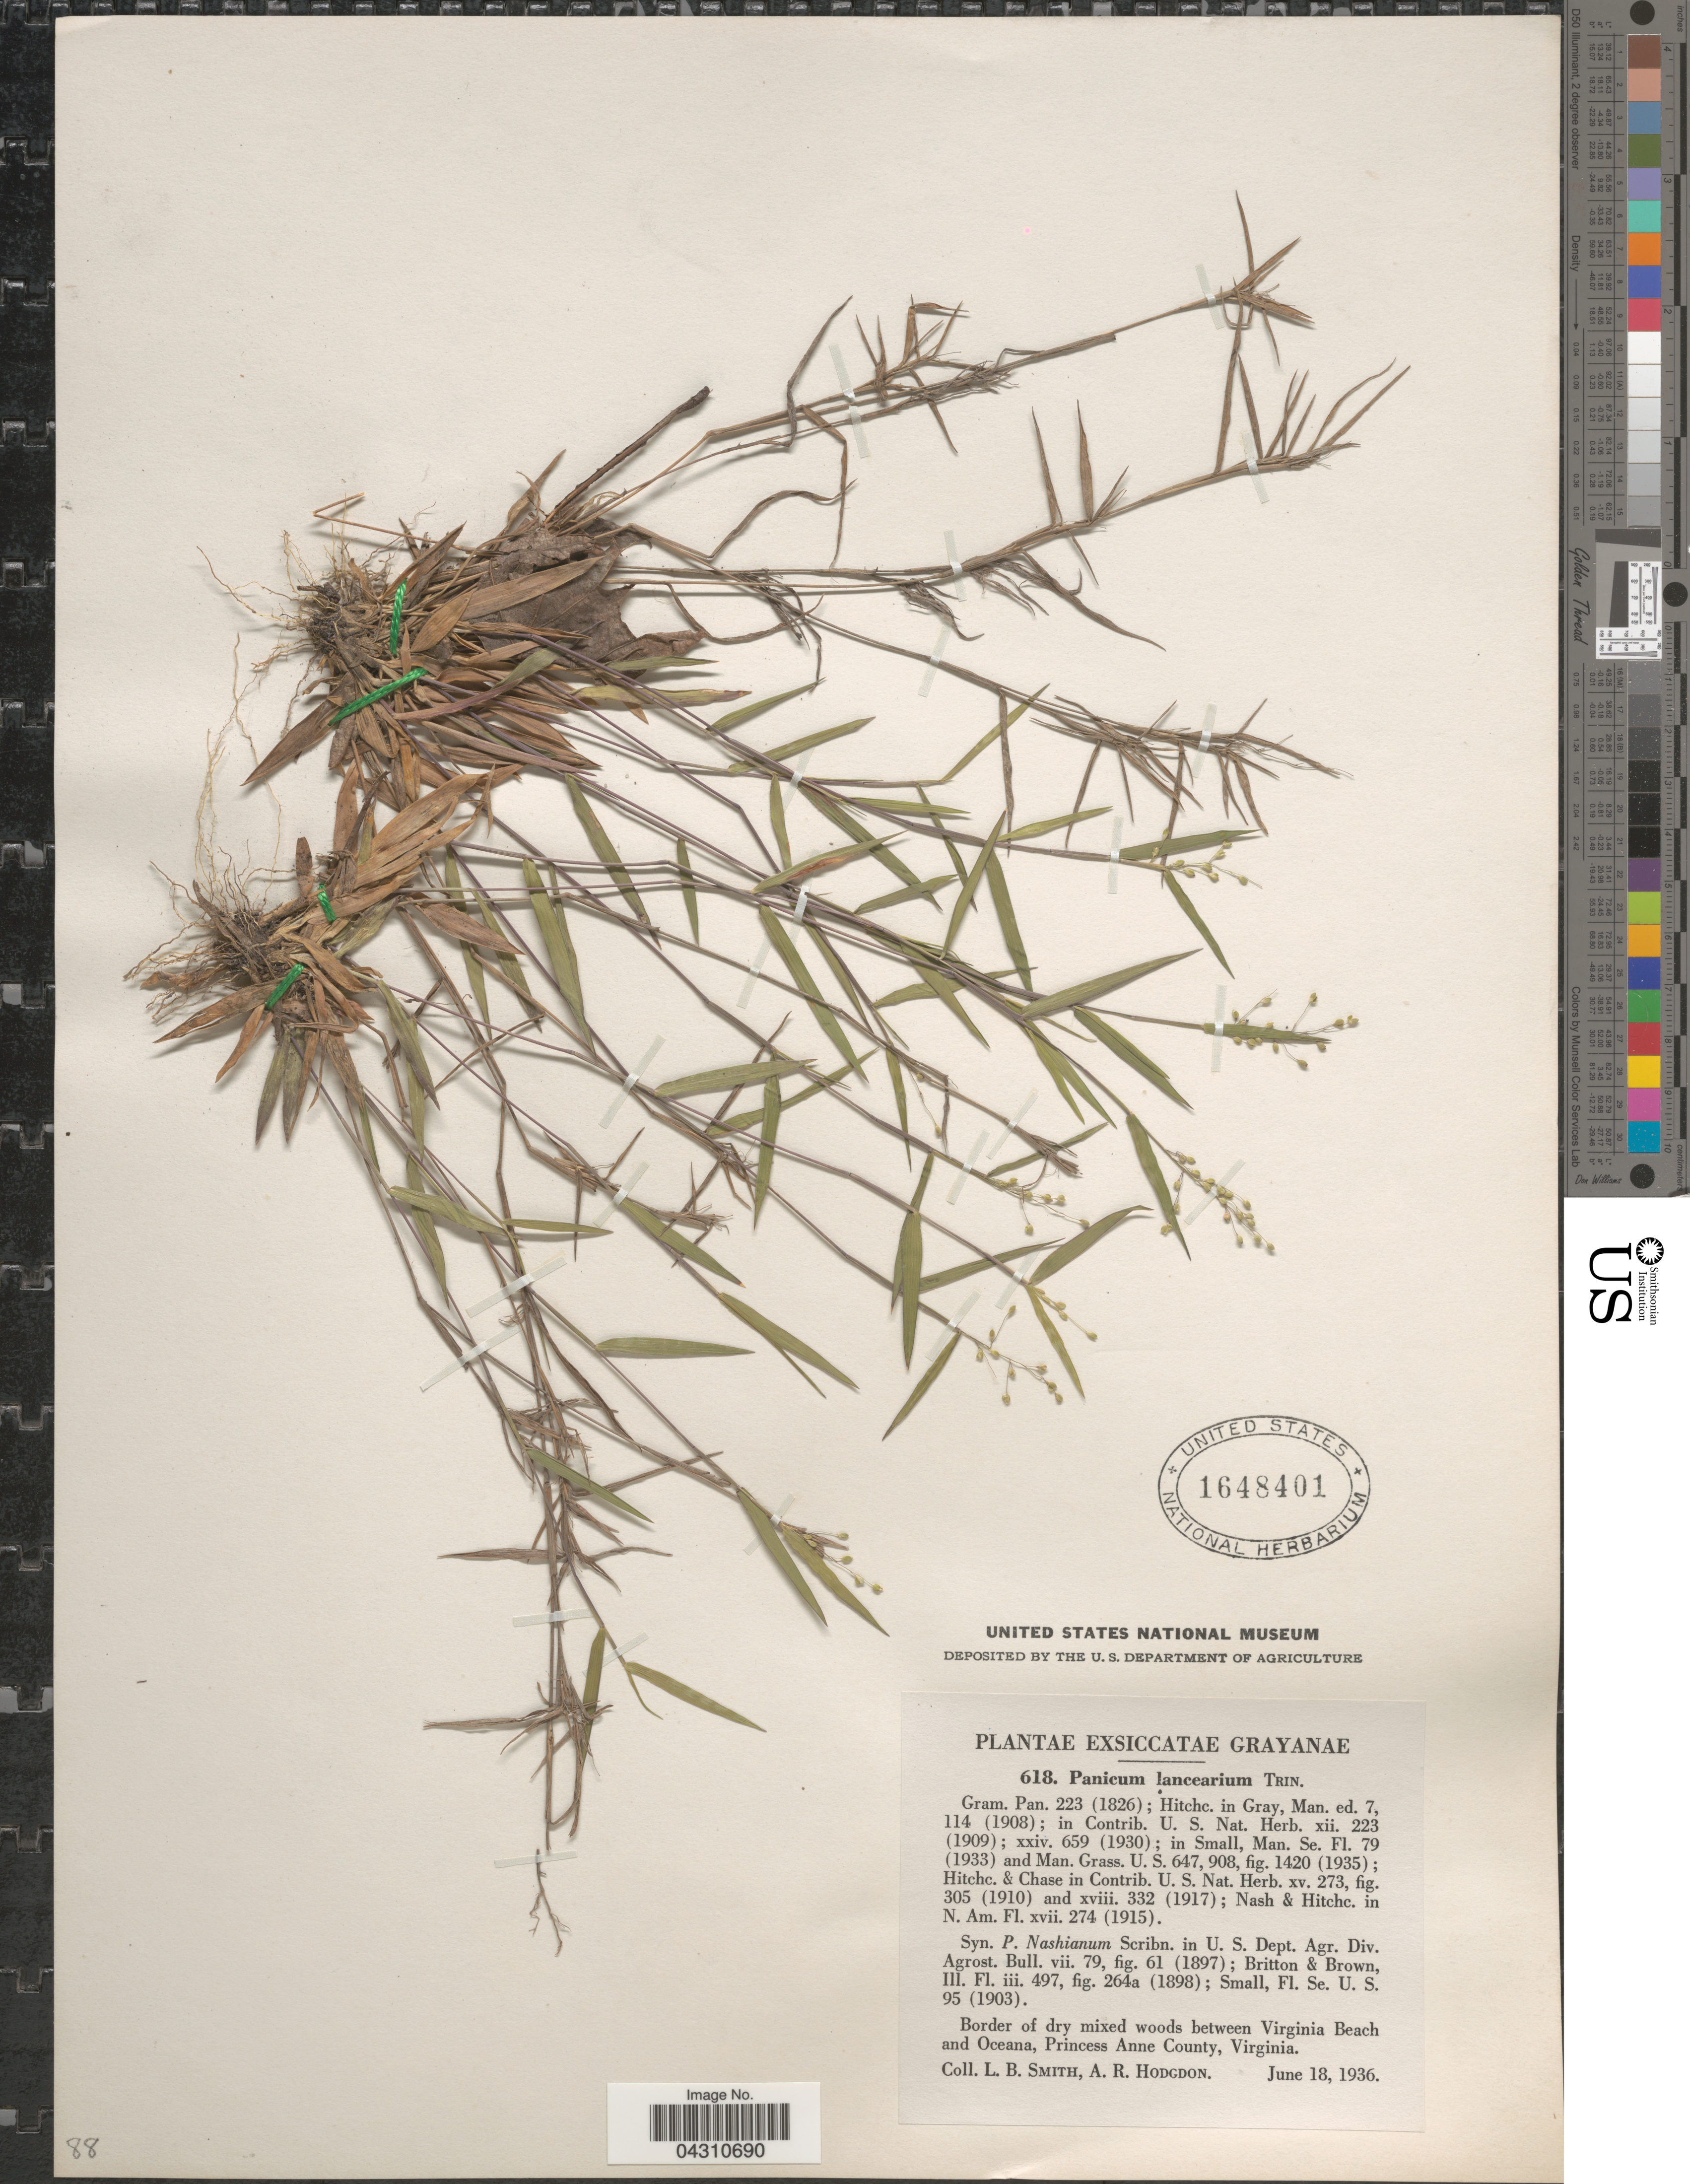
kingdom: Plantae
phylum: Tracheophyta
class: Liliopsida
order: Poales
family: Poaceae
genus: Dichanthelium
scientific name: Dichanthelium portoricense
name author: (Desv. ex Ham.) B.F. Hansen & Wunderlin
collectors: L. Smith & A. R. Hodgdon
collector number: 618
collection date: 1936-06-18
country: United States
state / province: Virginia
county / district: City of Virginia Beach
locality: Border of dry mixed woods between Virginia Beach and Oceana, Princess Anne County (historic)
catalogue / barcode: US 1648401